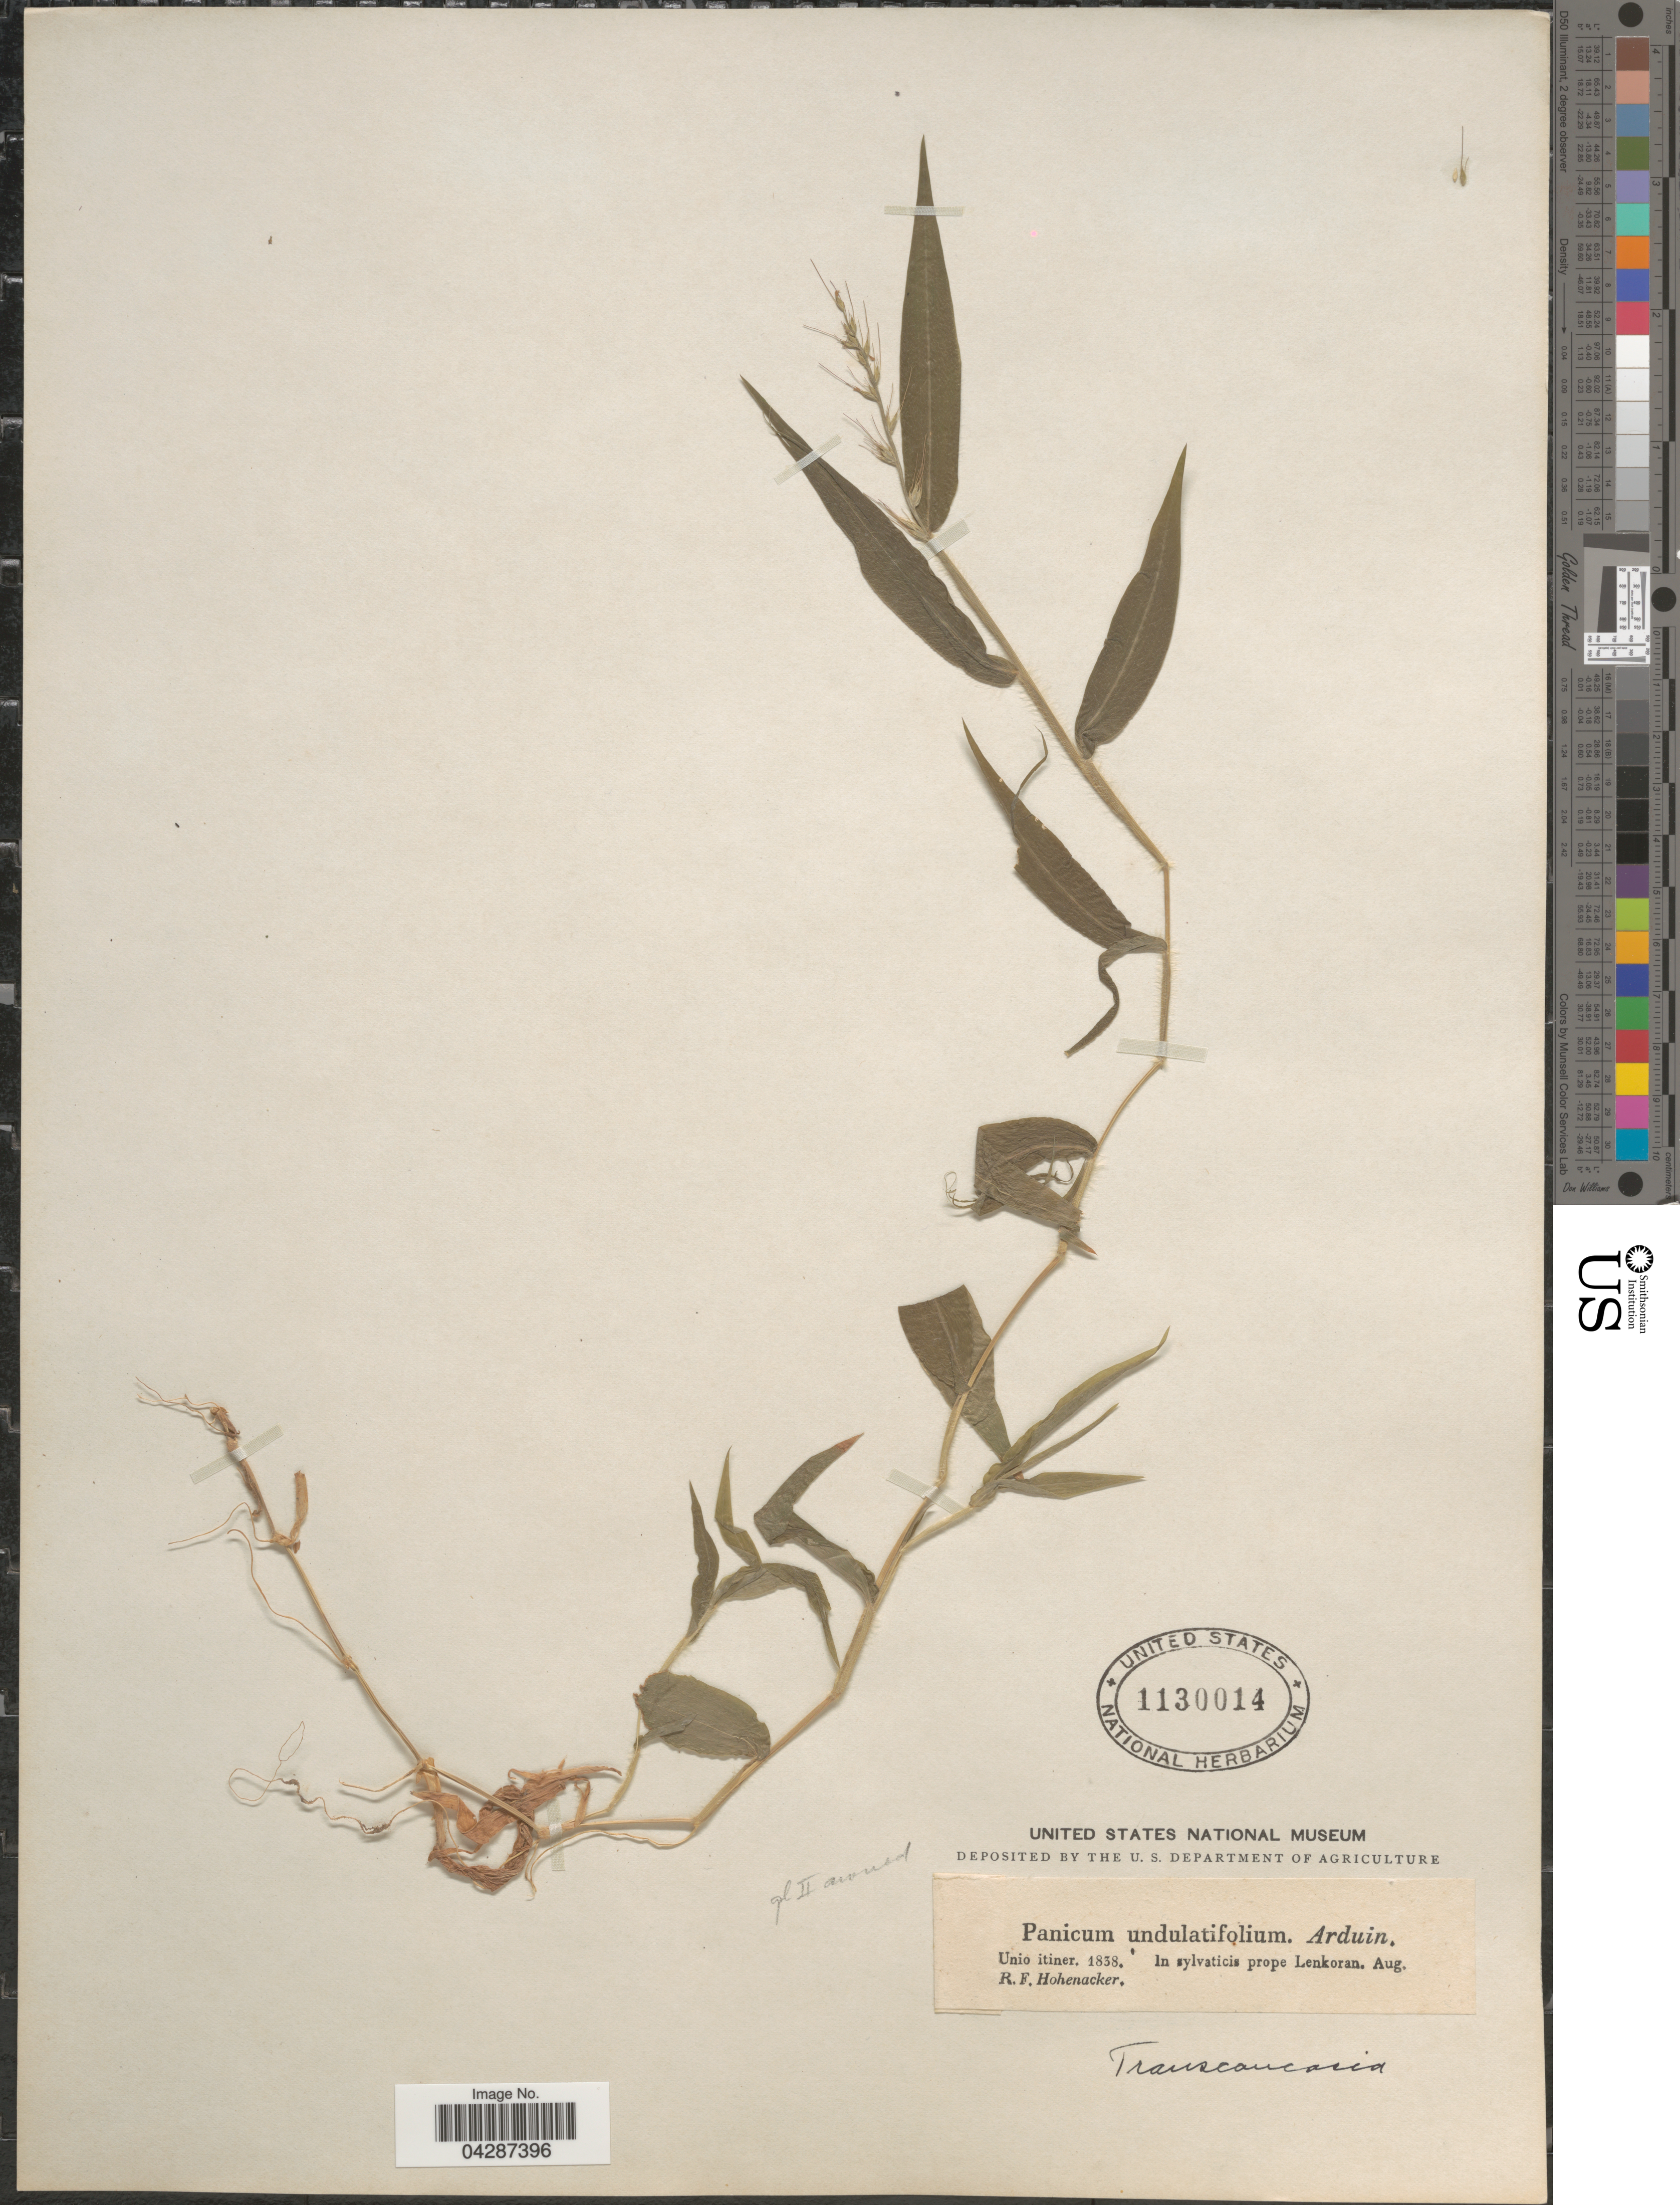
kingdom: Plantae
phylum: Tracheophyta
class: Liliopsida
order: Poales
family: Poaceae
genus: Oplismenus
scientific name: Oplismenus undulatifolius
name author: (Ard.) P. Beauv.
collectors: R. F. Hohenacker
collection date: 1838-08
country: Azerbaijan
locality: Unio itiner 1838 [unsure placement] In sylvaticis prope Lenkoran.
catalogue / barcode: US 1130014